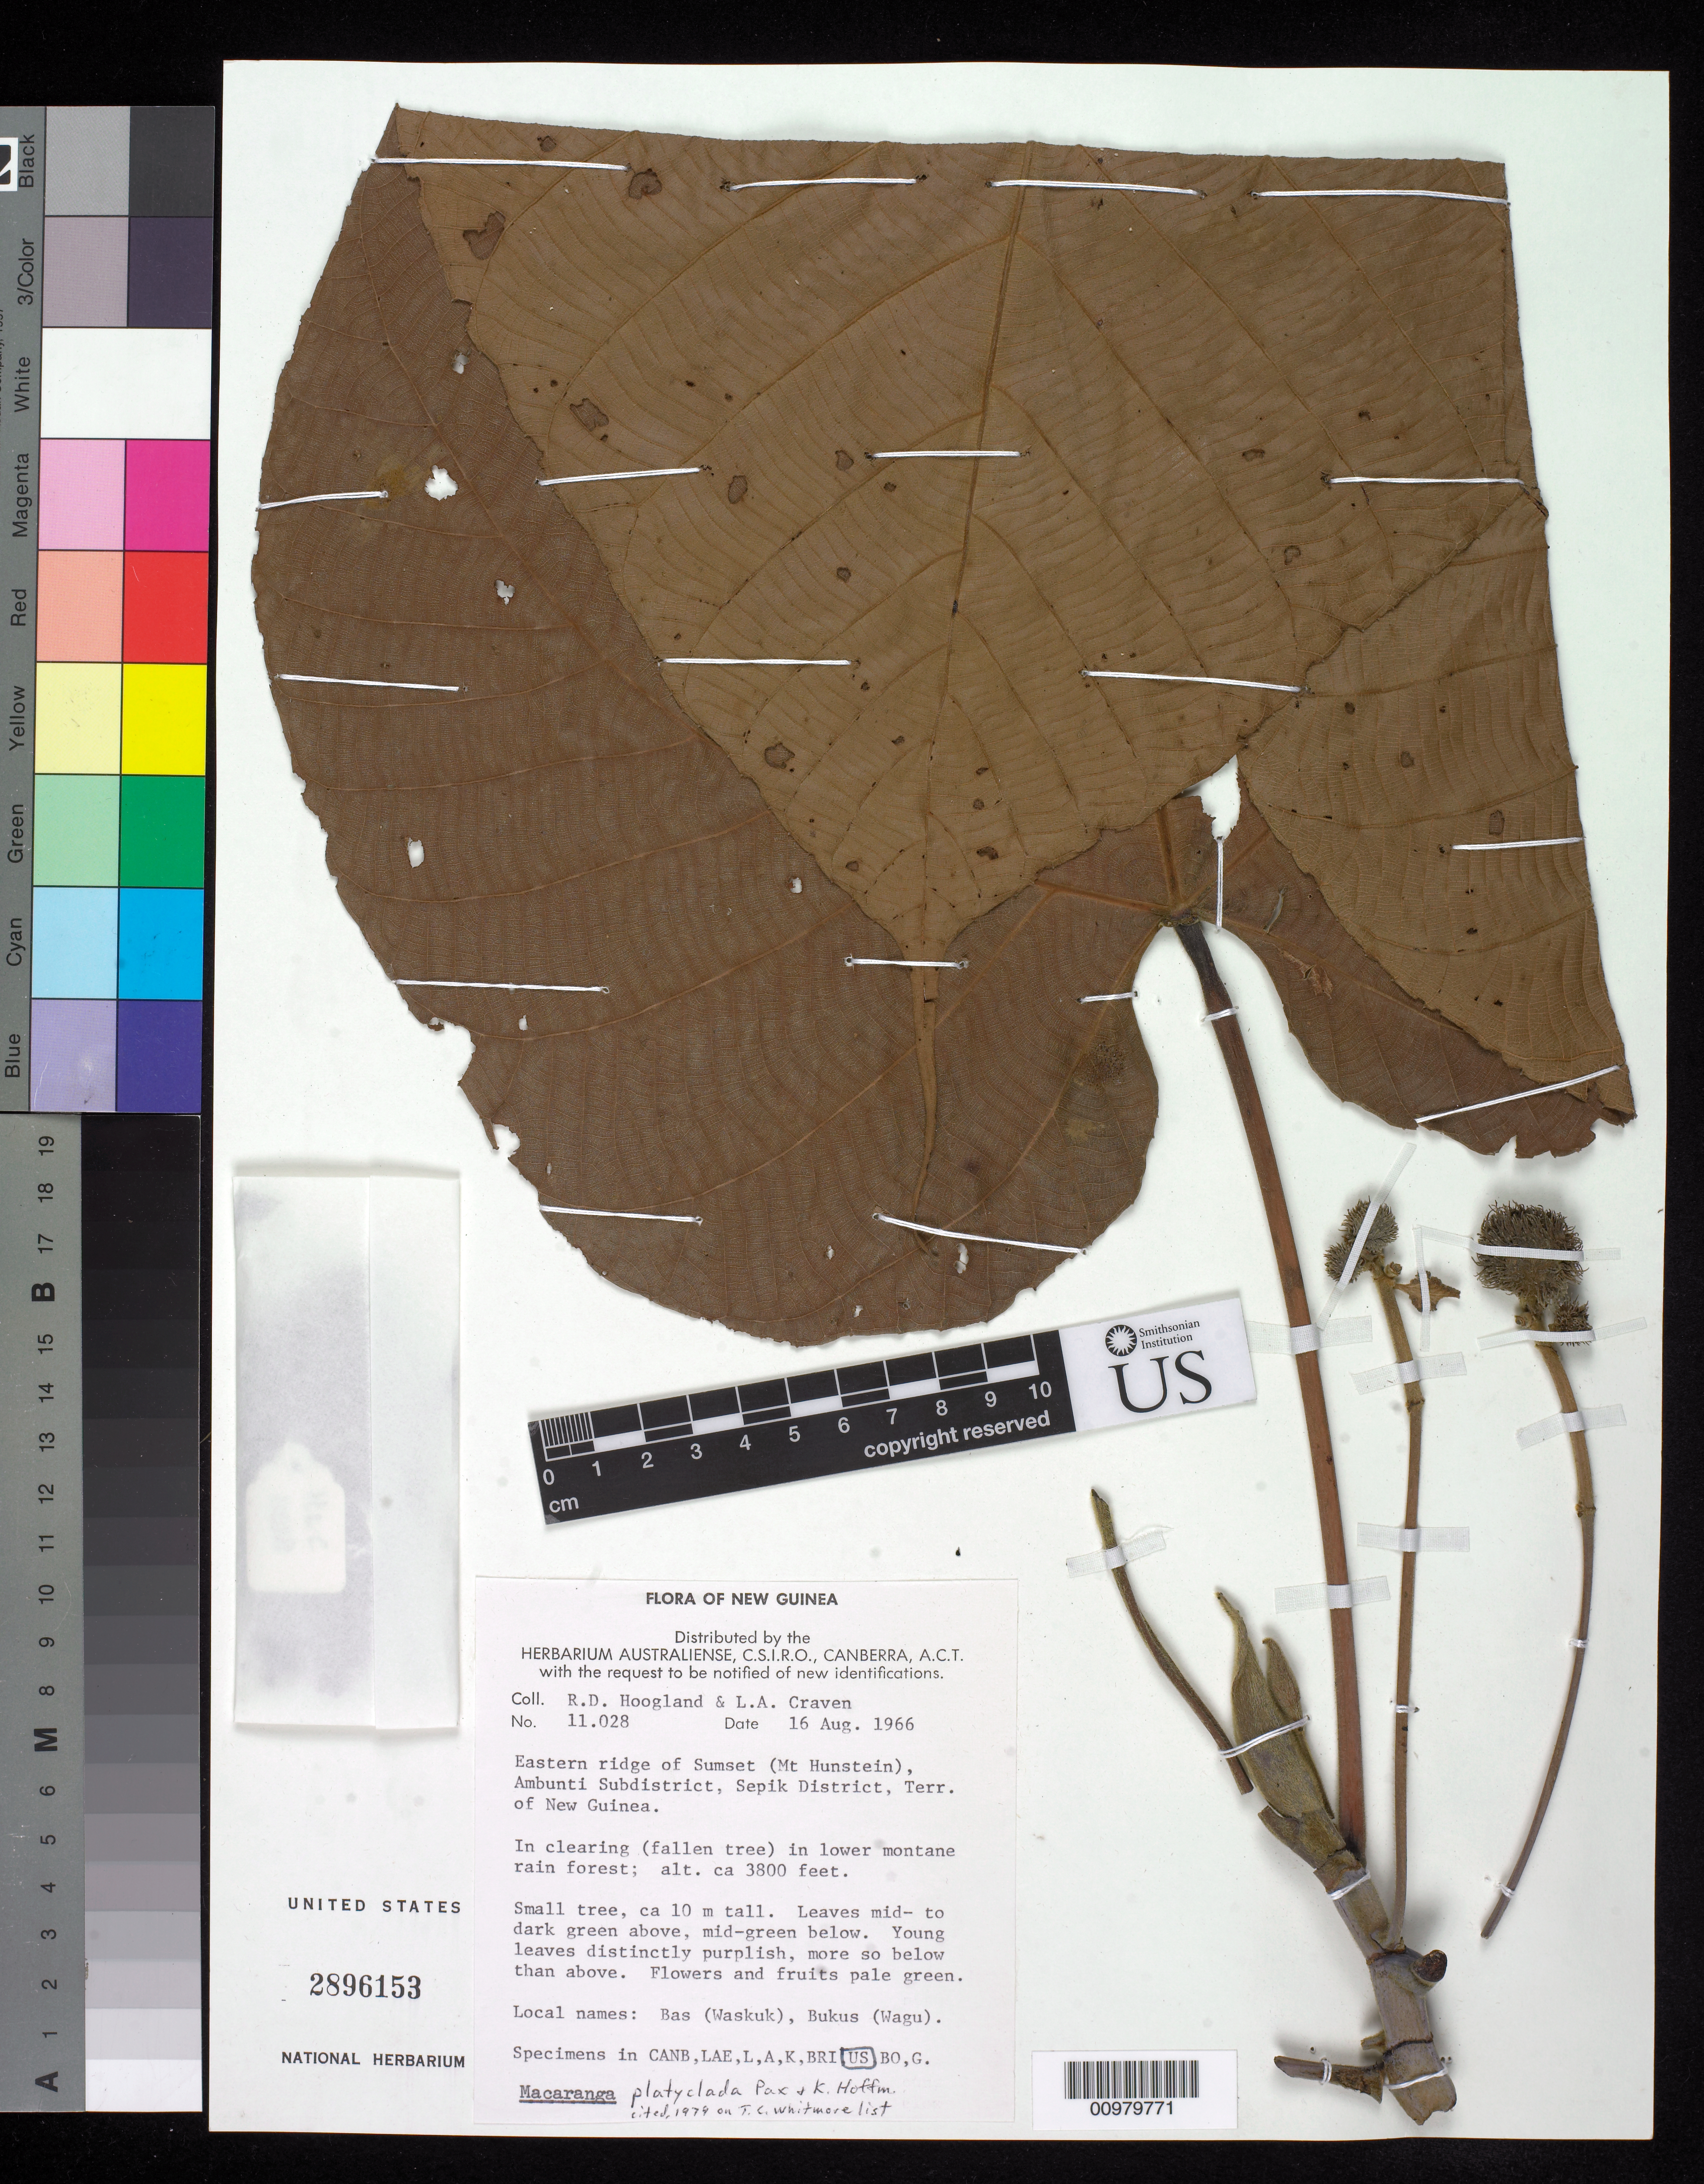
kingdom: Plantae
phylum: Tracheophyta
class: Magnoliopsida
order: Malpighiales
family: Euphorbiaceae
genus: Macaranga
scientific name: Macaranga platyclada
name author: Pax & K. Hoffm.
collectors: R. D. Hoogland & L. A. Craven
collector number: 11028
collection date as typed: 16 Aug 1966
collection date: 1966-08-16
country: Papua New Guinea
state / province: East Sepik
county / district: Ambunti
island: New Guinea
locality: eastern ridge of Sumset (Mt Hunstein)Ambunti Subdistrict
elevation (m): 1158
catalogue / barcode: US 2896153